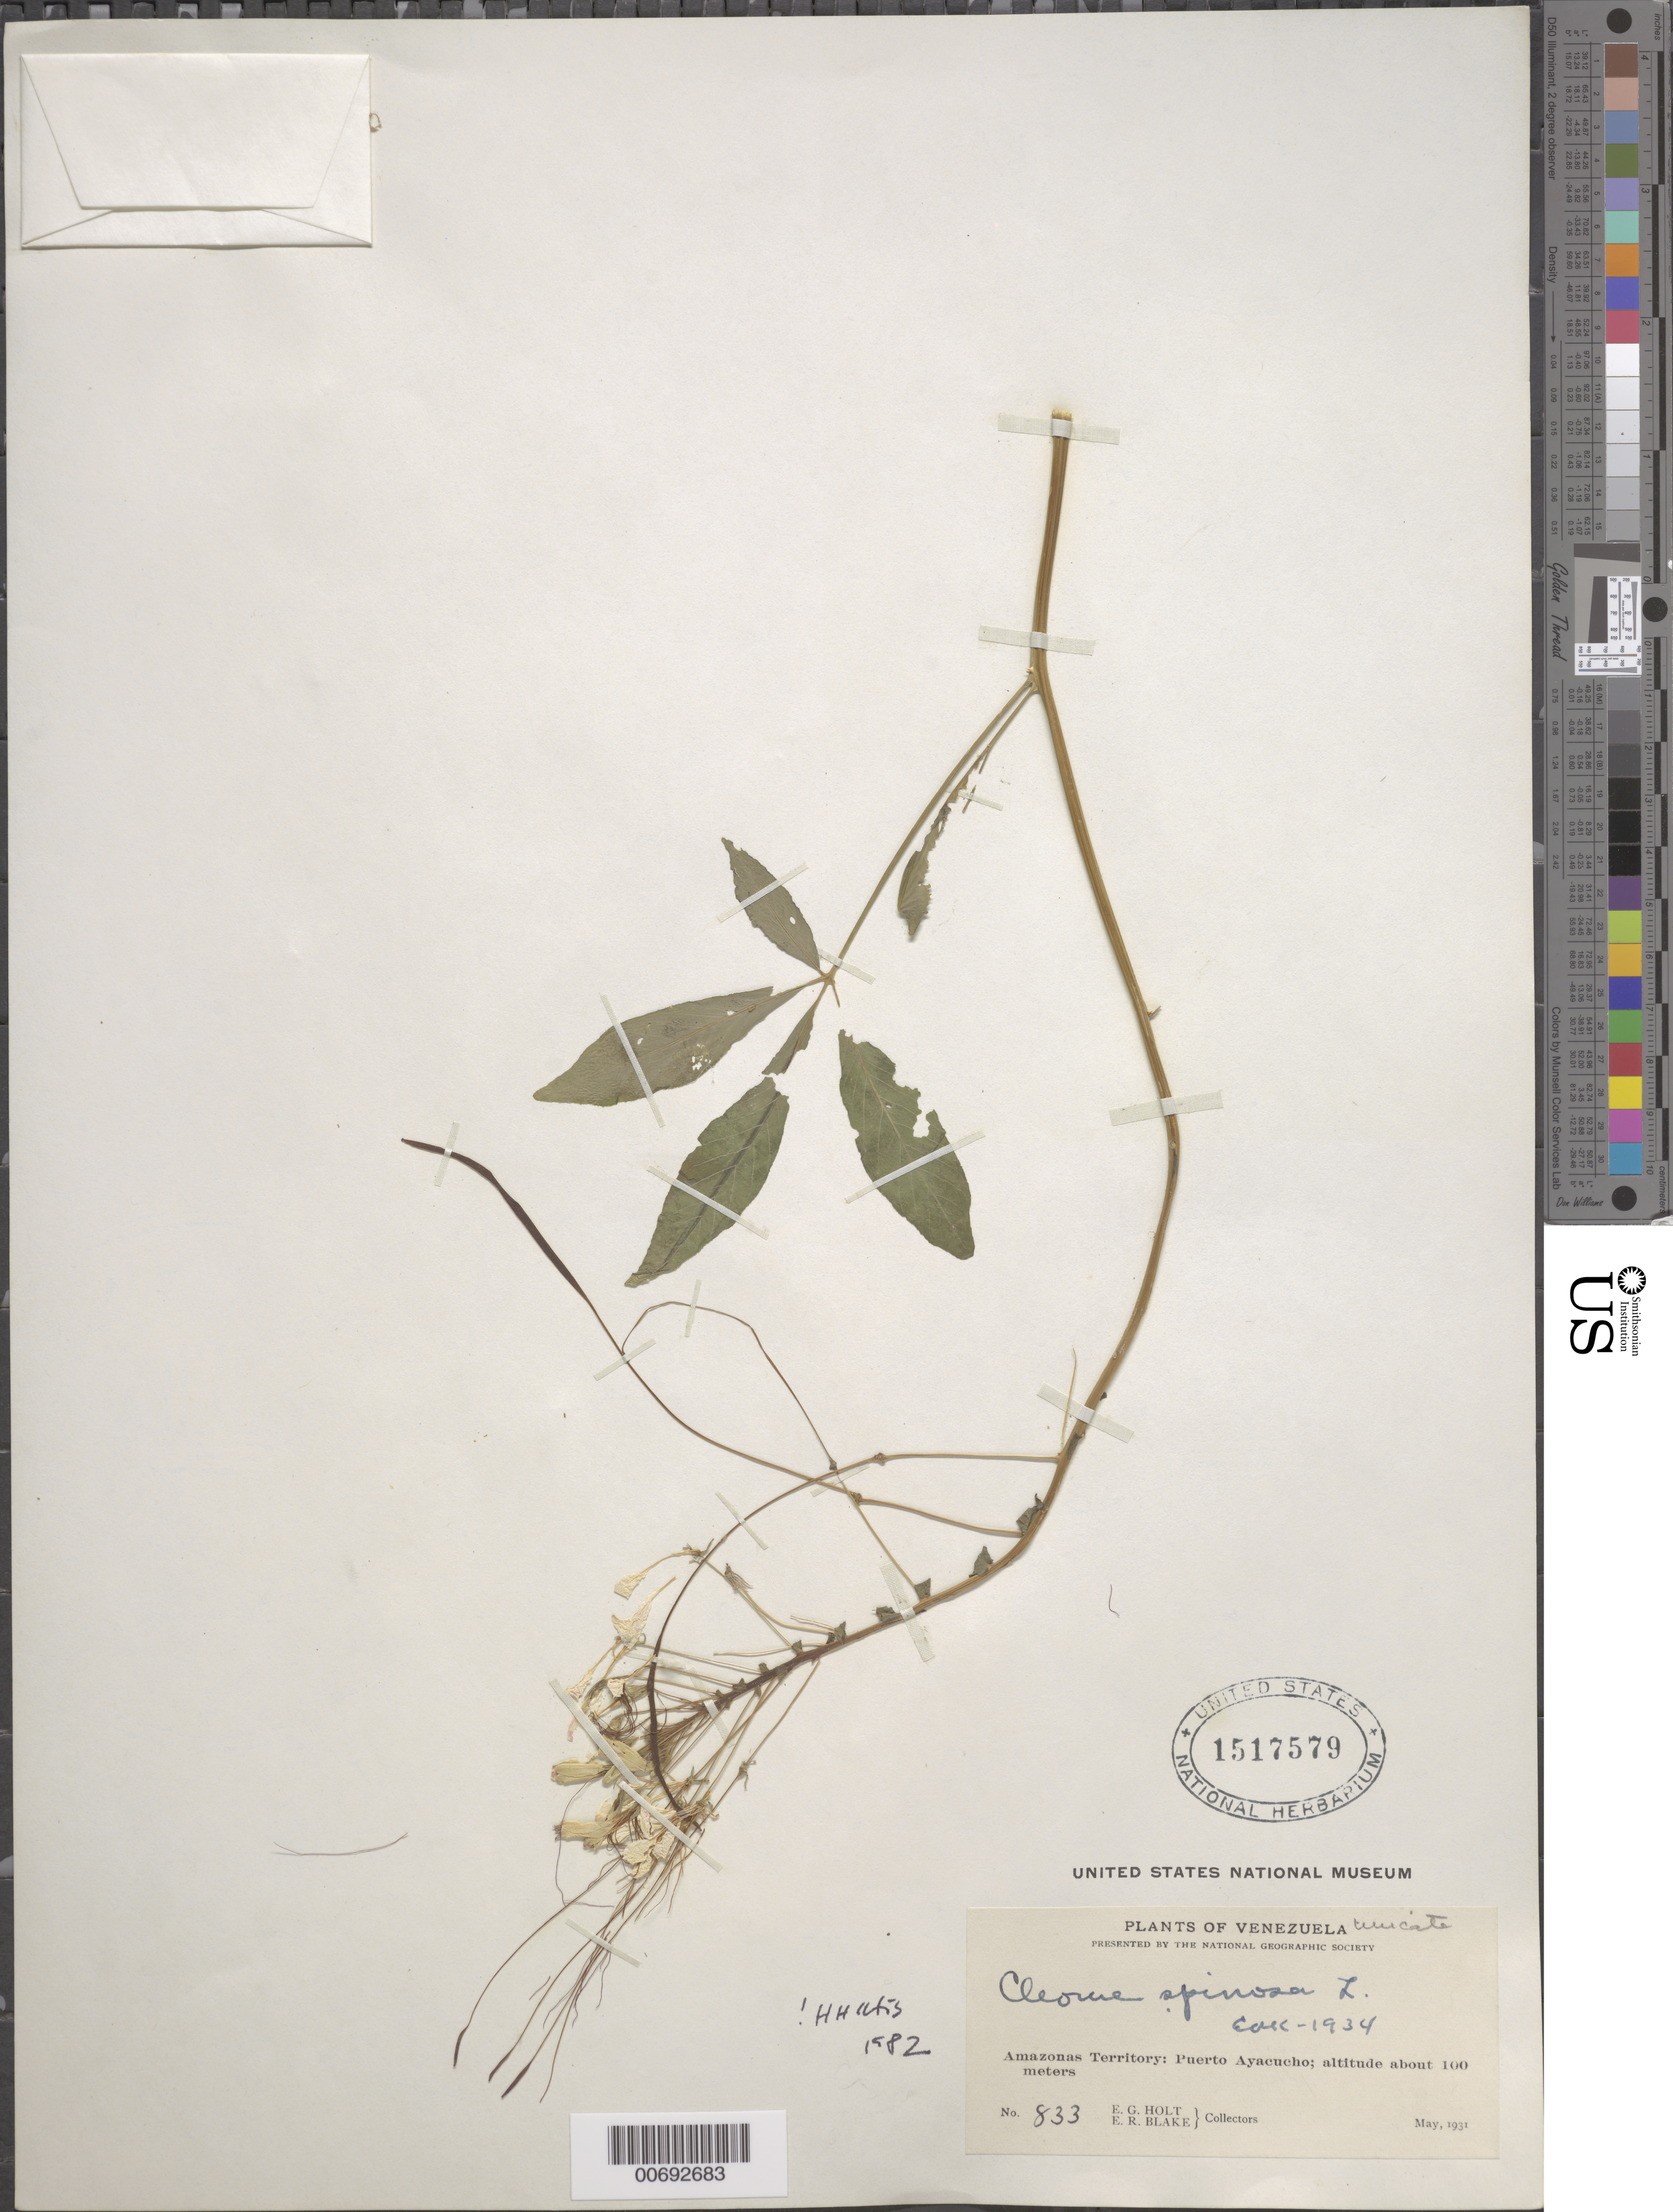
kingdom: Plantae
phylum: Tracheophyta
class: Magnoliopsida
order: Brassicales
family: Cleomaceae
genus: Tarenaya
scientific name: Tarenaya spinosa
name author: (Jacq.) Raf.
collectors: E. Holt & E. R. Blake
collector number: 833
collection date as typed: May-31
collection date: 1931-05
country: Venezuela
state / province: Amazonas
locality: Puerto Ayacucho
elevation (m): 100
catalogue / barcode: US 1517579